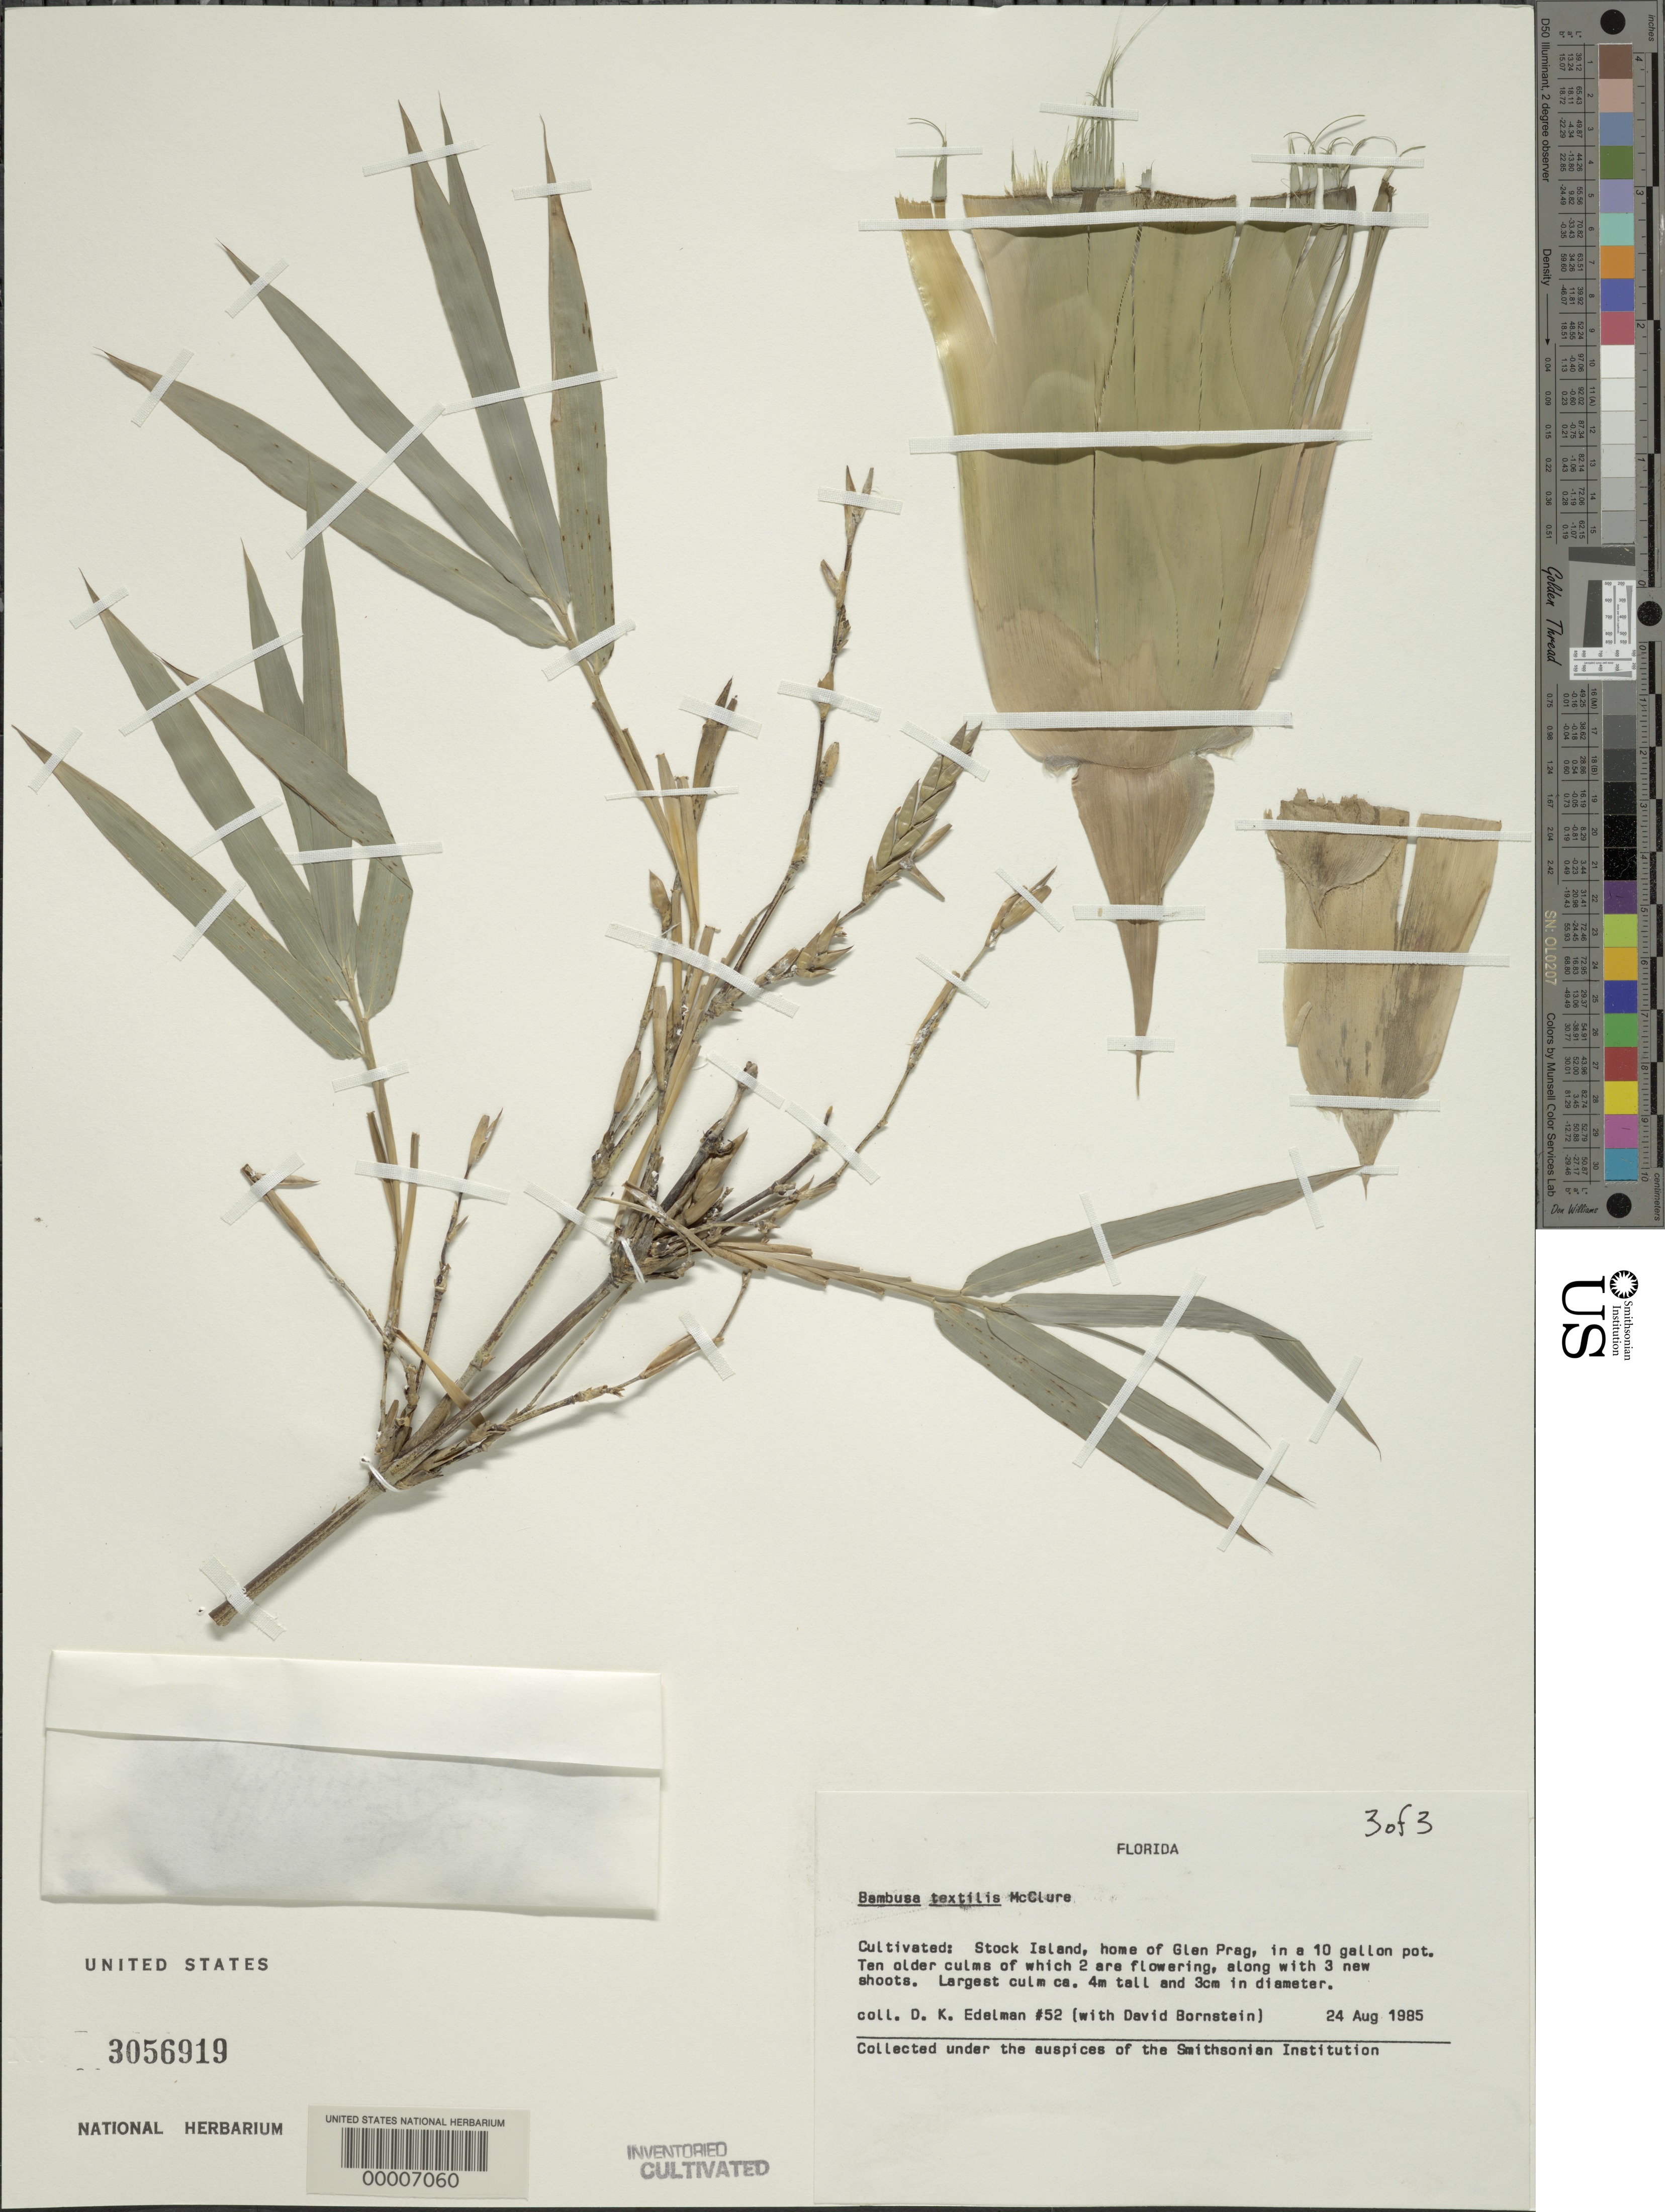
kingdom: Plantae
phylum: Tracheophyta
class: Liliopsida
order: Poales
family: Poaceae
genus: Bambusa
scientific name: Bambusa textilis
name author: McClure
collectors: D. Edelman & D. Bornstein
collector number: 52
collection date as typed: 24 Aug 1985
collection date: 1985-08-24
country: United States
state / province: Florida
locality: Stock island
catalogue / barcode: US 3056919